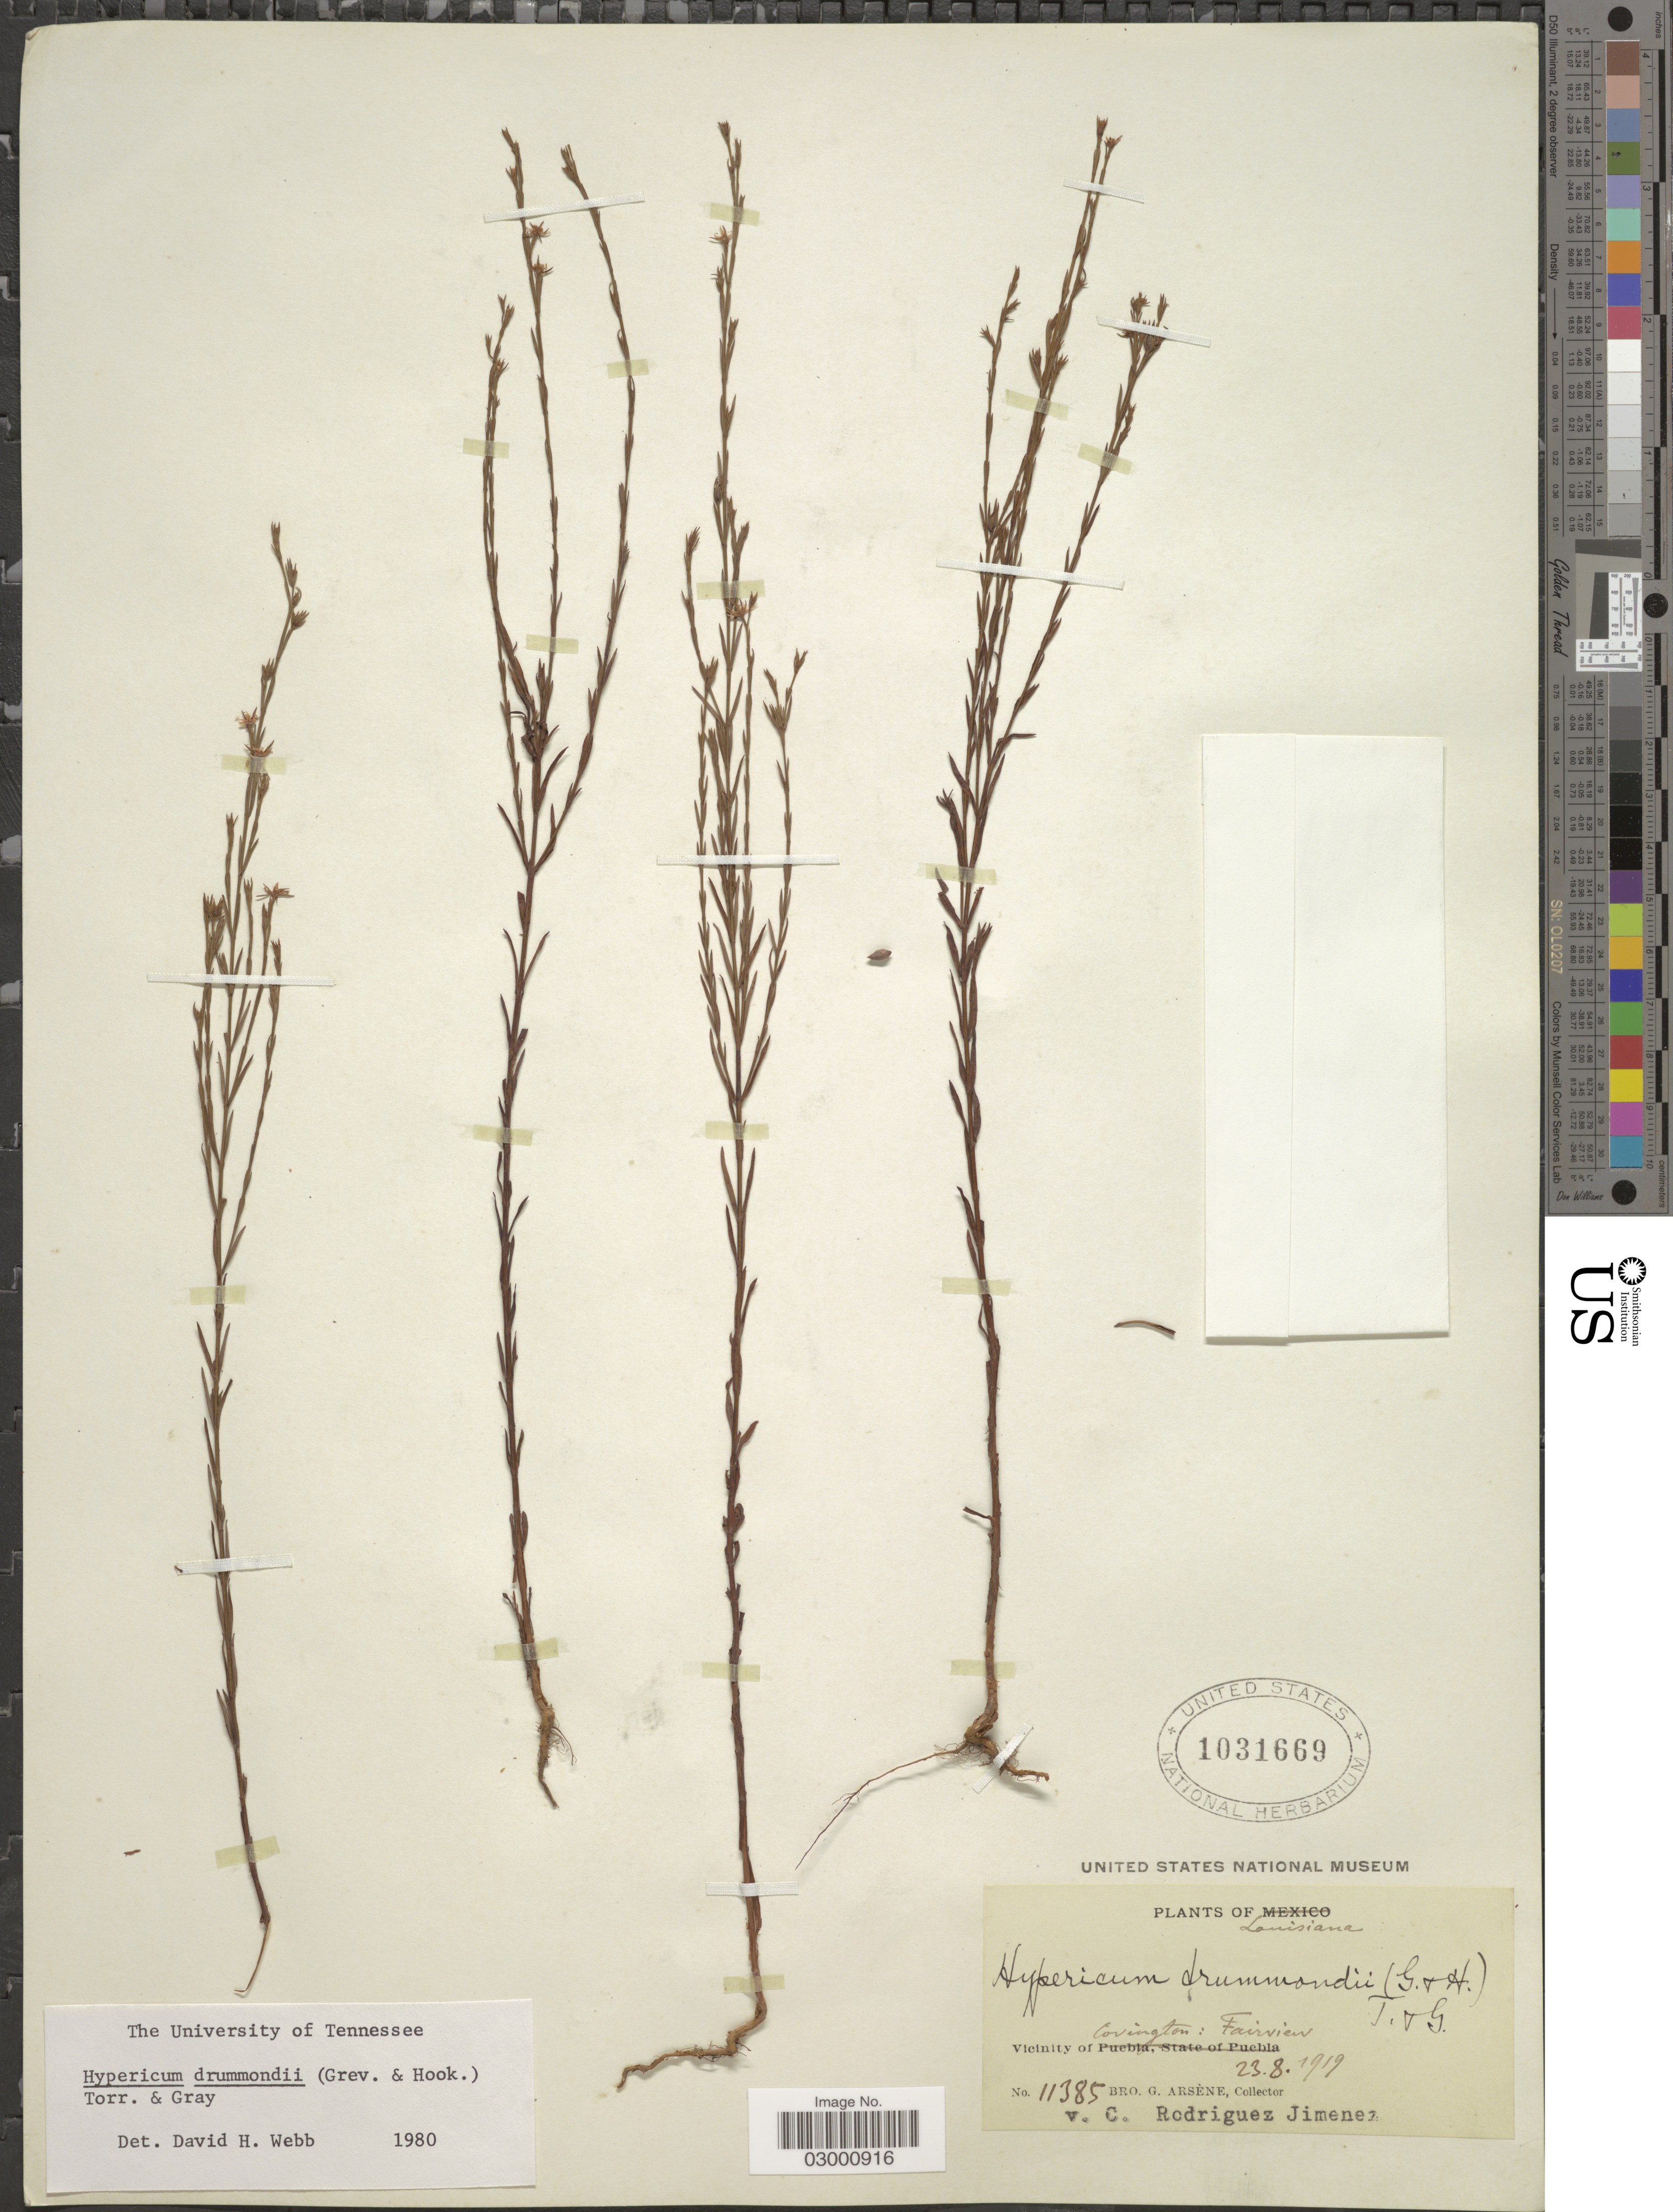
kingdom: Plantae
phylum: Tracheophyta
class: Magnoliopsida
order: Malpighiales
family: Hypericaceae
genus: Hypericum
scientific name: Hypericum drummondii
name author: (Grev. & Hook.) Torr. & A. Gray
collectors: Bro. G. Arsène & v. C. Rodríguez Jiménez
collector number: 11385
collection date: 1919-08-23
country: United States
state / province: Louisiana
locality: Vicinity of Covington: Fairview.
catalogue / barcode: US 1031669